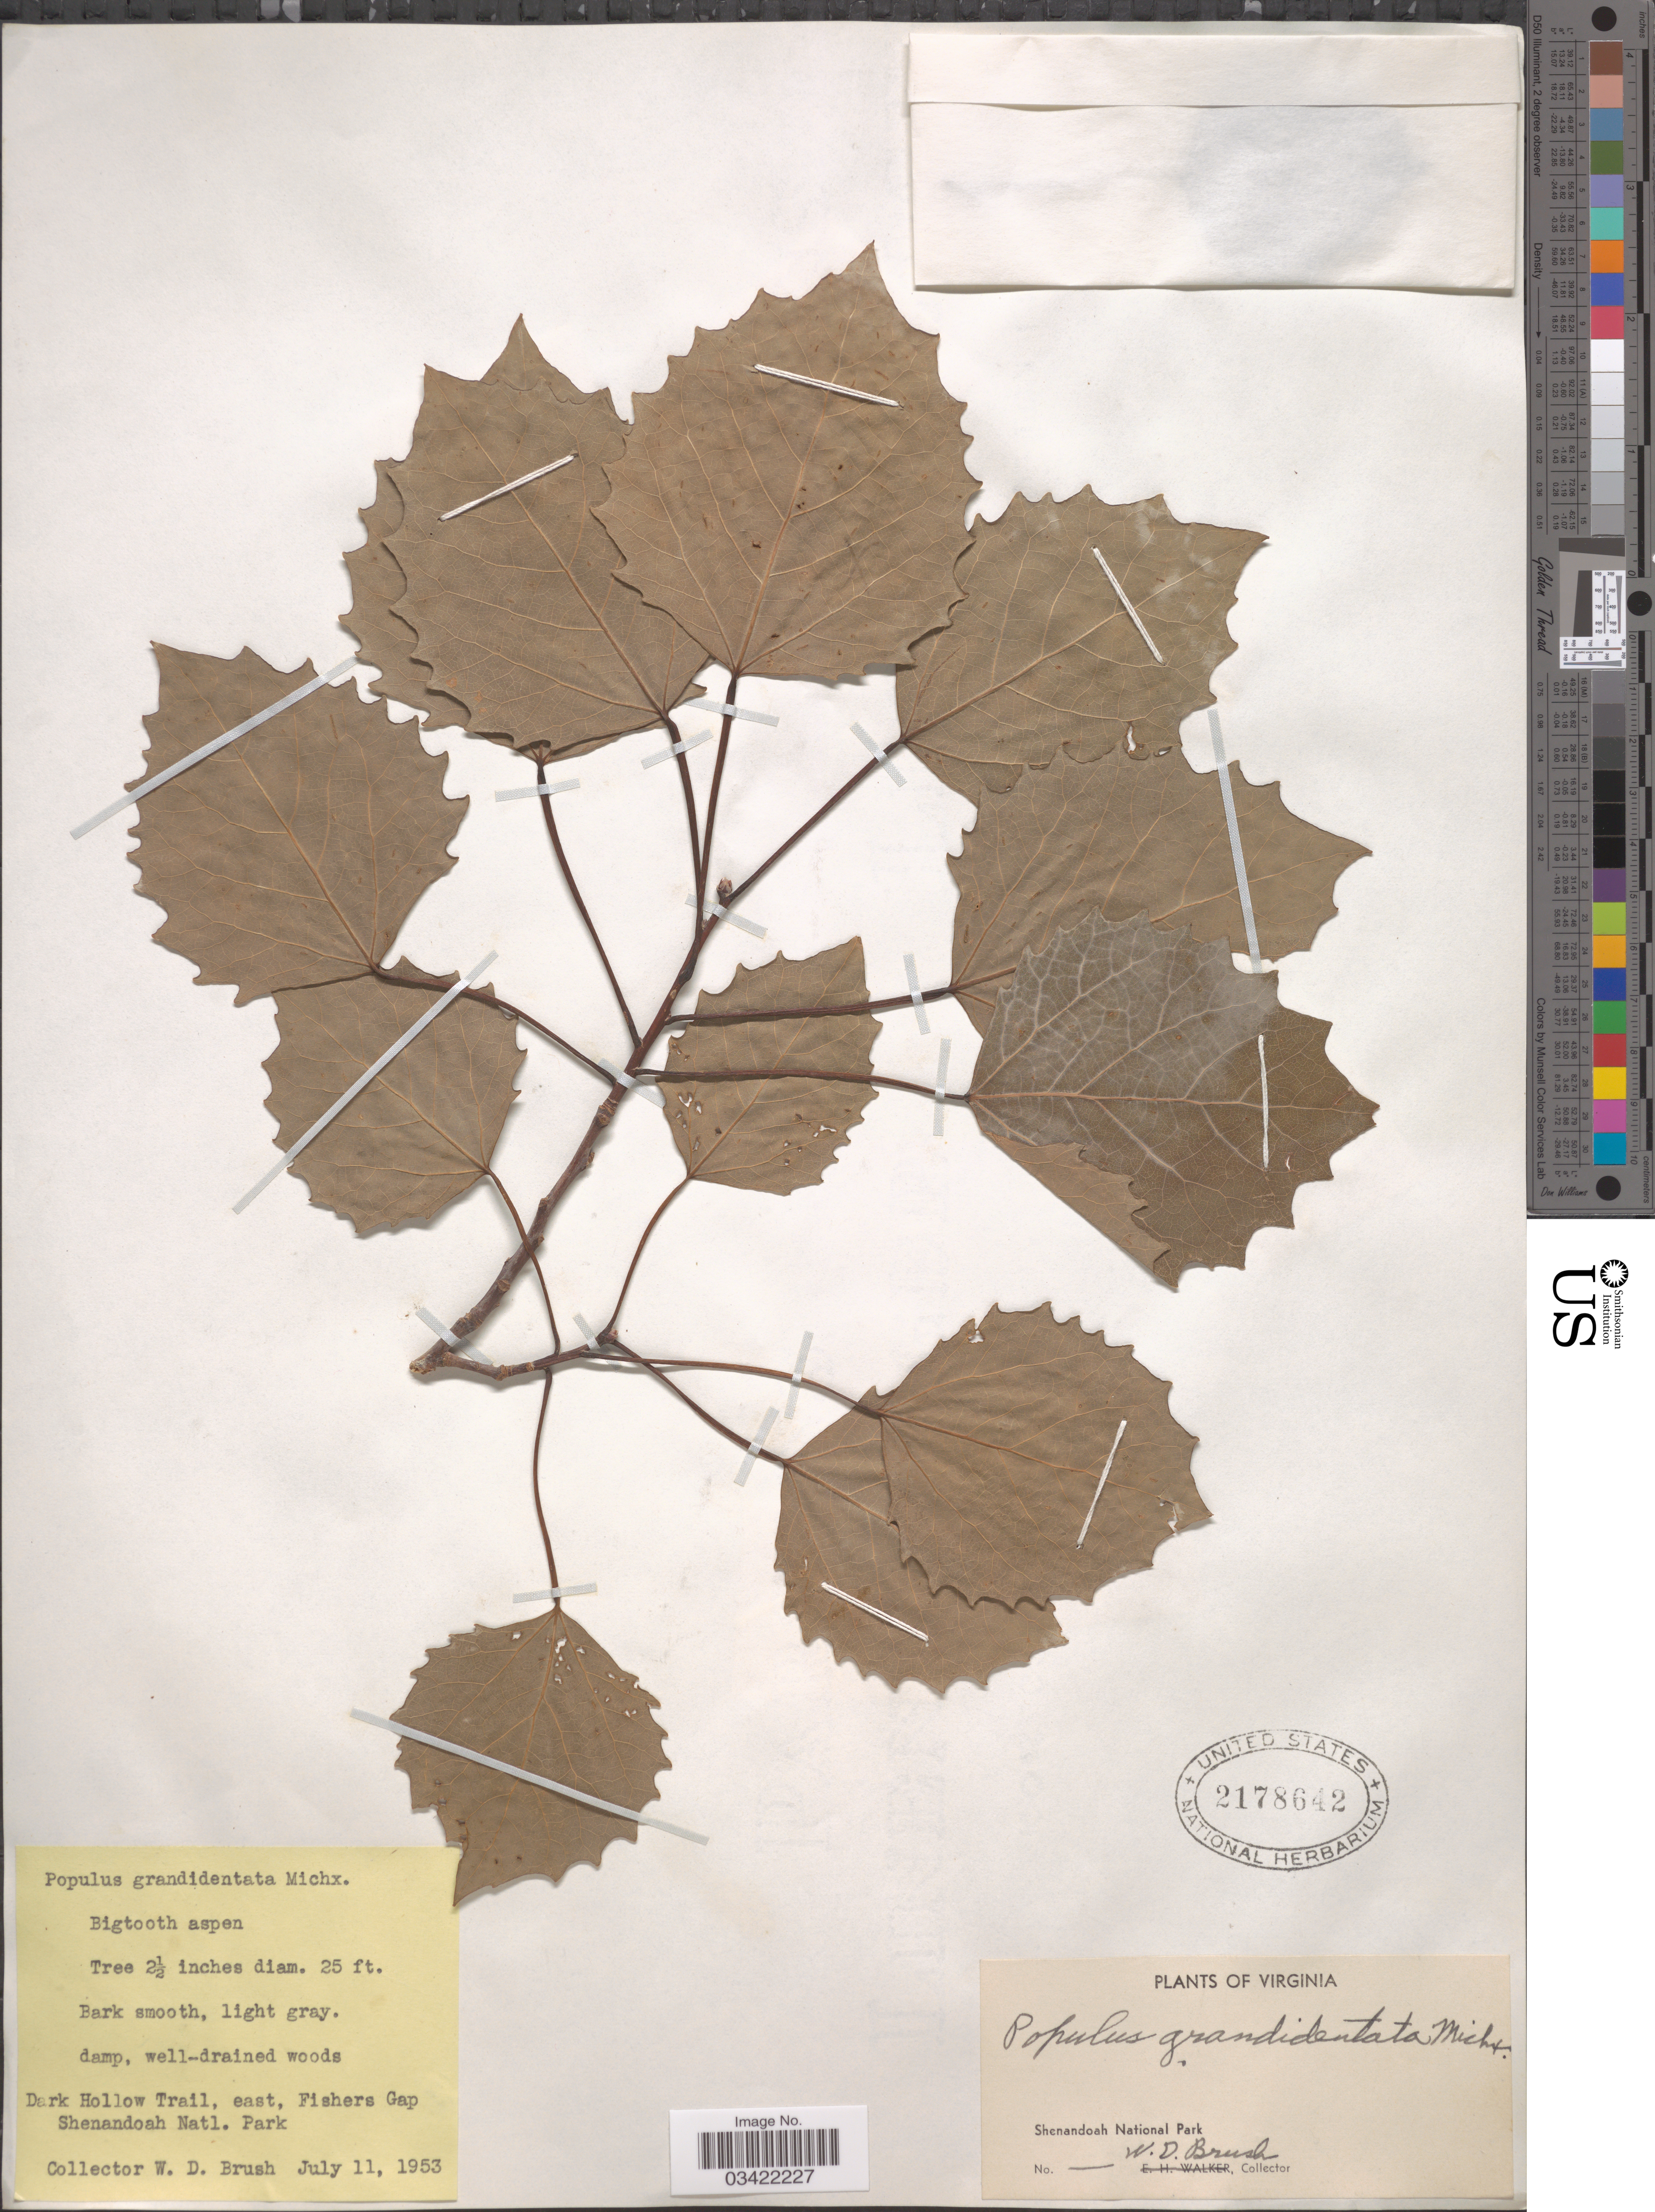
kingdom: Plantae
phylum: Tracheophyta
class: Magnoliopsida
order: Malpighiales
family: Salicaceae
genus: Populus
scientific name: Populus grandidentata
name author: Michx.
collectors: W. Brush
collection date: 1953-07-11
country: United States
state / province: Virginia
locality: Dark Hollow Trail, east, Fishers Gap. Shenandoah National Park.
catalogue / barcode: US 2178642